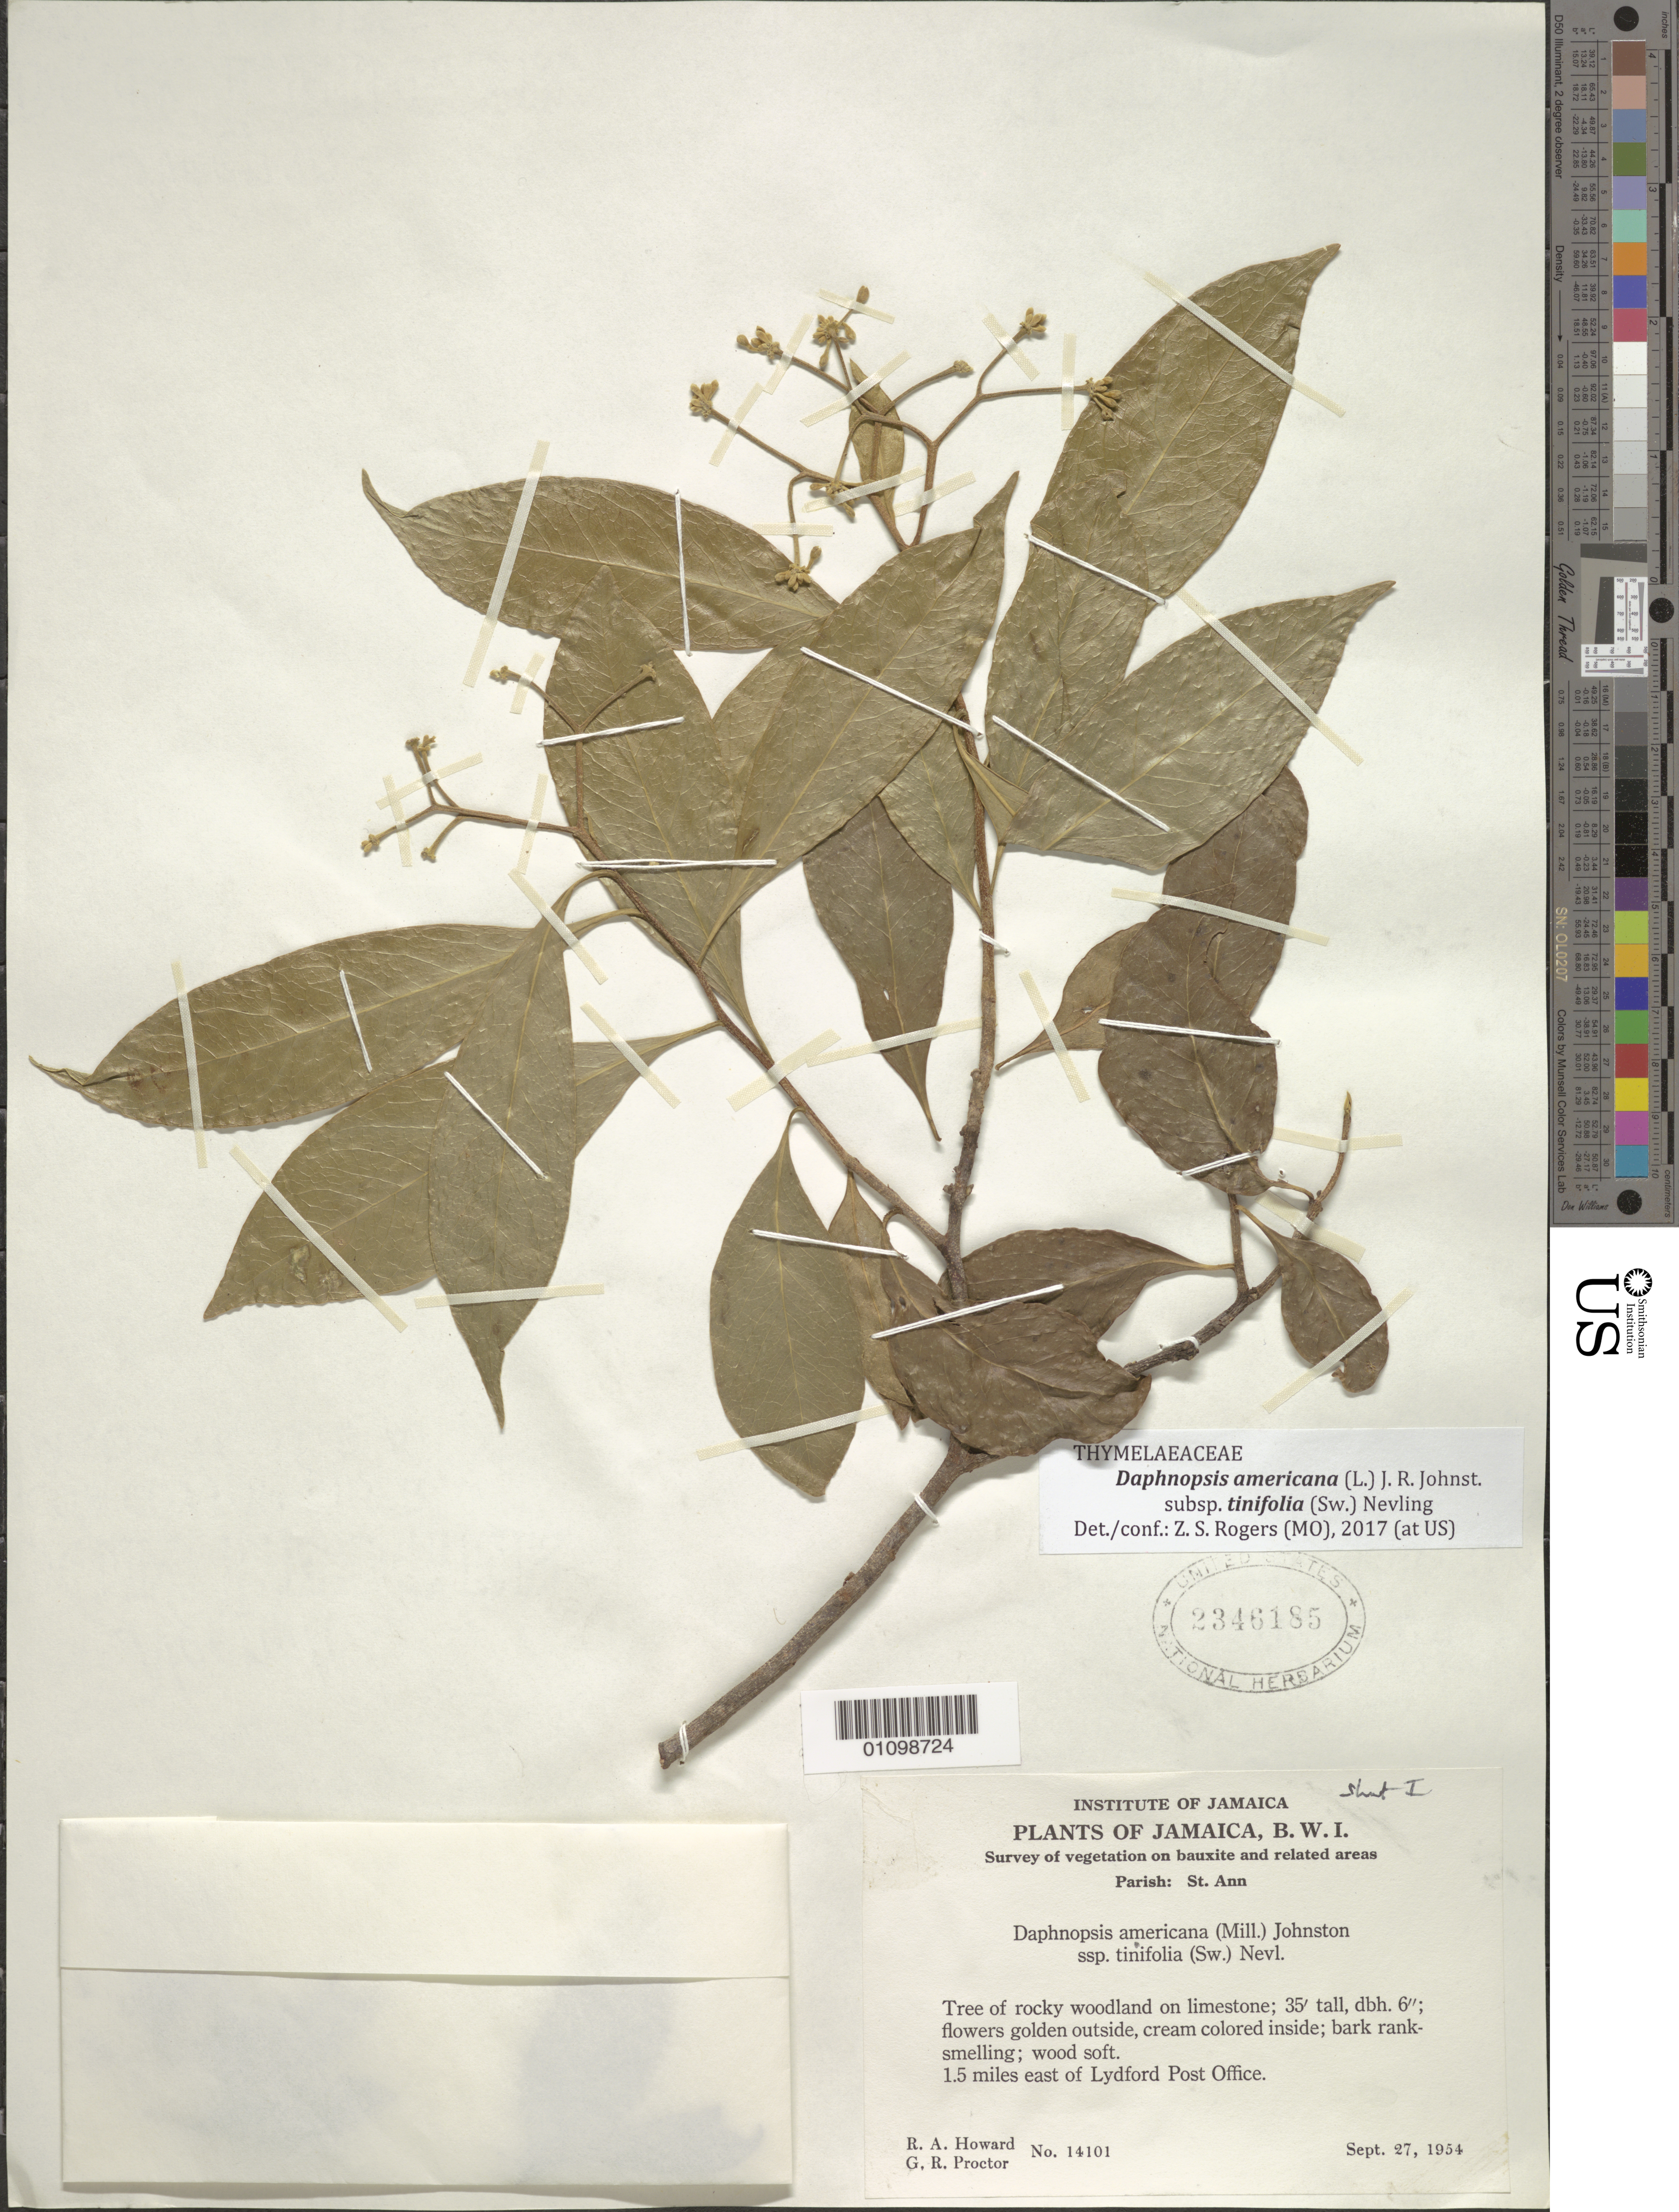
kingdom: Plantae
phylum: Tracheophyta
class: Magnoliopsida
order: Malvales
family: Thymelaeaceae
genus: Daphnopsis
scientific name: Daphnopsis americana subsp. tinifolia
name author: (Sw.) Nevling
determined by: Rogers, Z. S.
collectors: R. A. Howard & G. R. Proctor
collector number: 14101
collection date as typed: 27 Sep 1954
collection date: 1954-09-27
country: Jamaica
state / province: Saint Ann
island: Jamaica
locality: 1.5 miles E of Lydforf Post Office.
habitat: Rocky woodland on limestone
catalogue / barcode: US 2346185